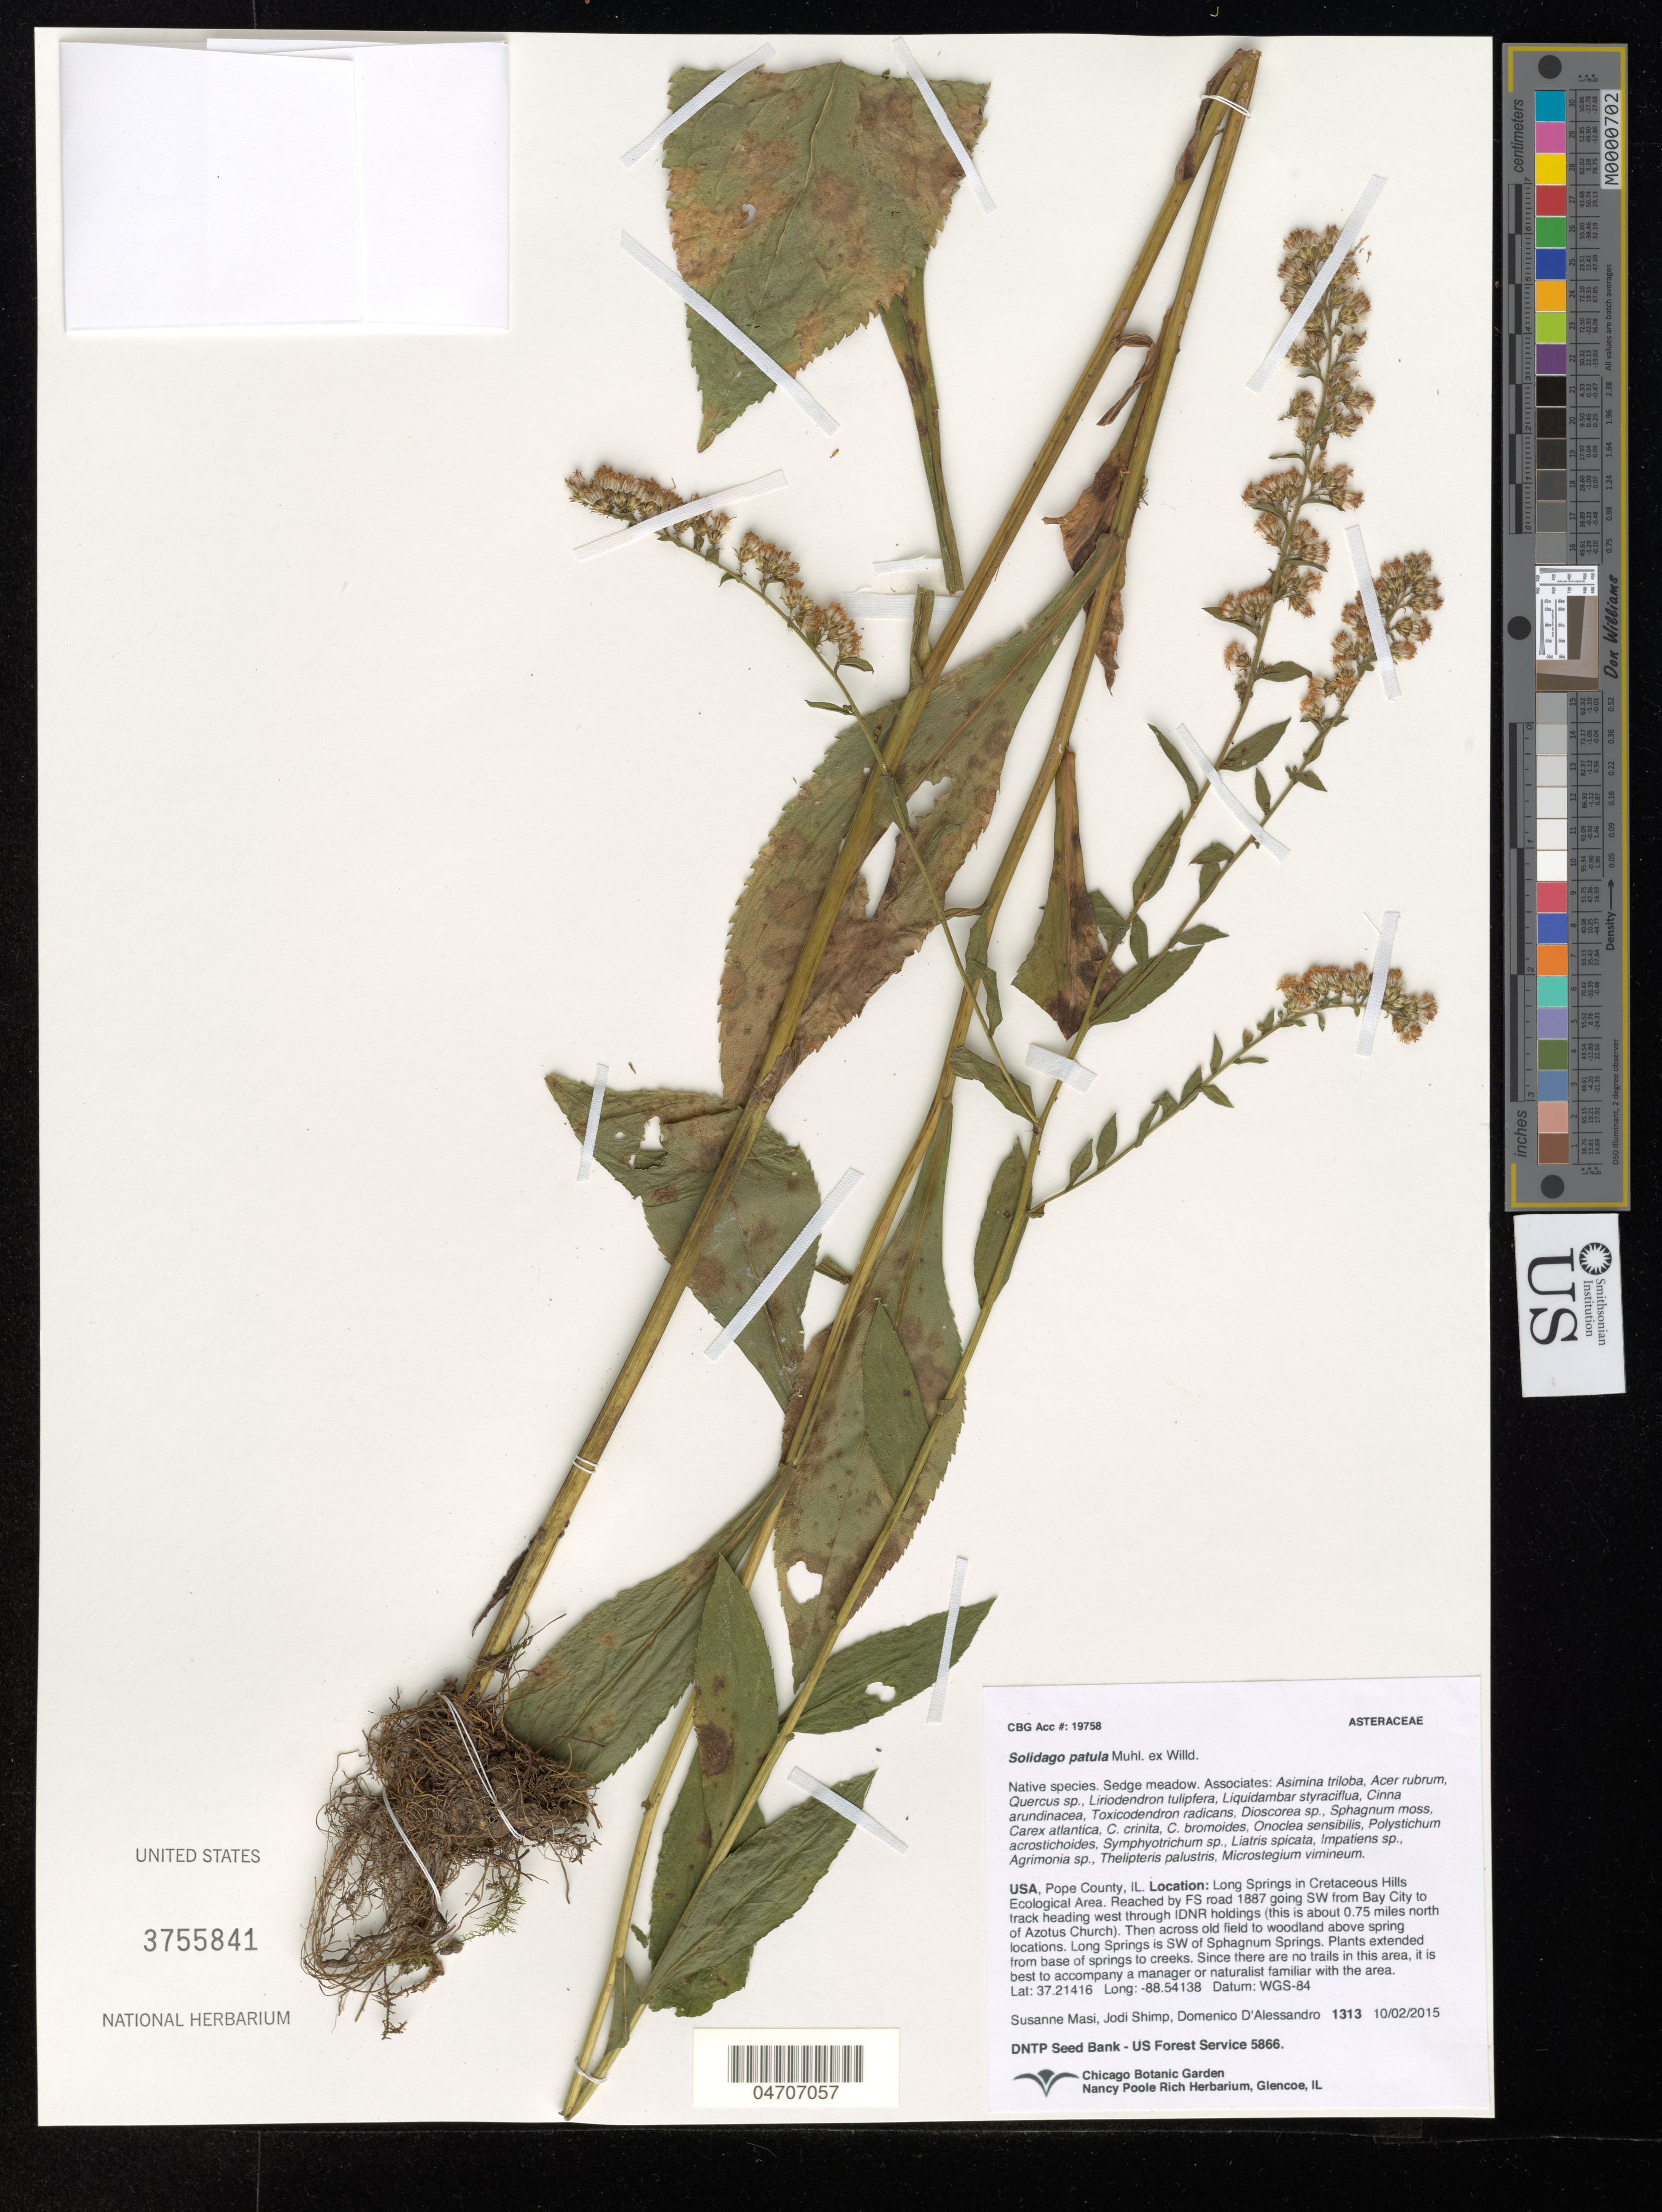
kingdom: Plantae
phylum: Tracheophyta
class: Magnoliopsida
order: Asterales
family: Asteraceae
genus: Solidago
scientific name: Solidago patula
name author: Muhl. ex Willd.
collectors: S. Masi, A. Lisak & D. D'alessandro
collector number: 1313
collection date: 2015-10-02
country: United States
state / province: Illinois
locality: Pope County. Long Springs in Cretaceous Hills Ecological Area. Reached by FS road 1887 going SW from Bay City to track heading west through IDNR holdings (this is about 0.75 miles north of Azotus Church). Then across old field to woodland above spring locations. Long Springs is SW of Sphagnum Springs.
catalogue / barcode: US 3755841